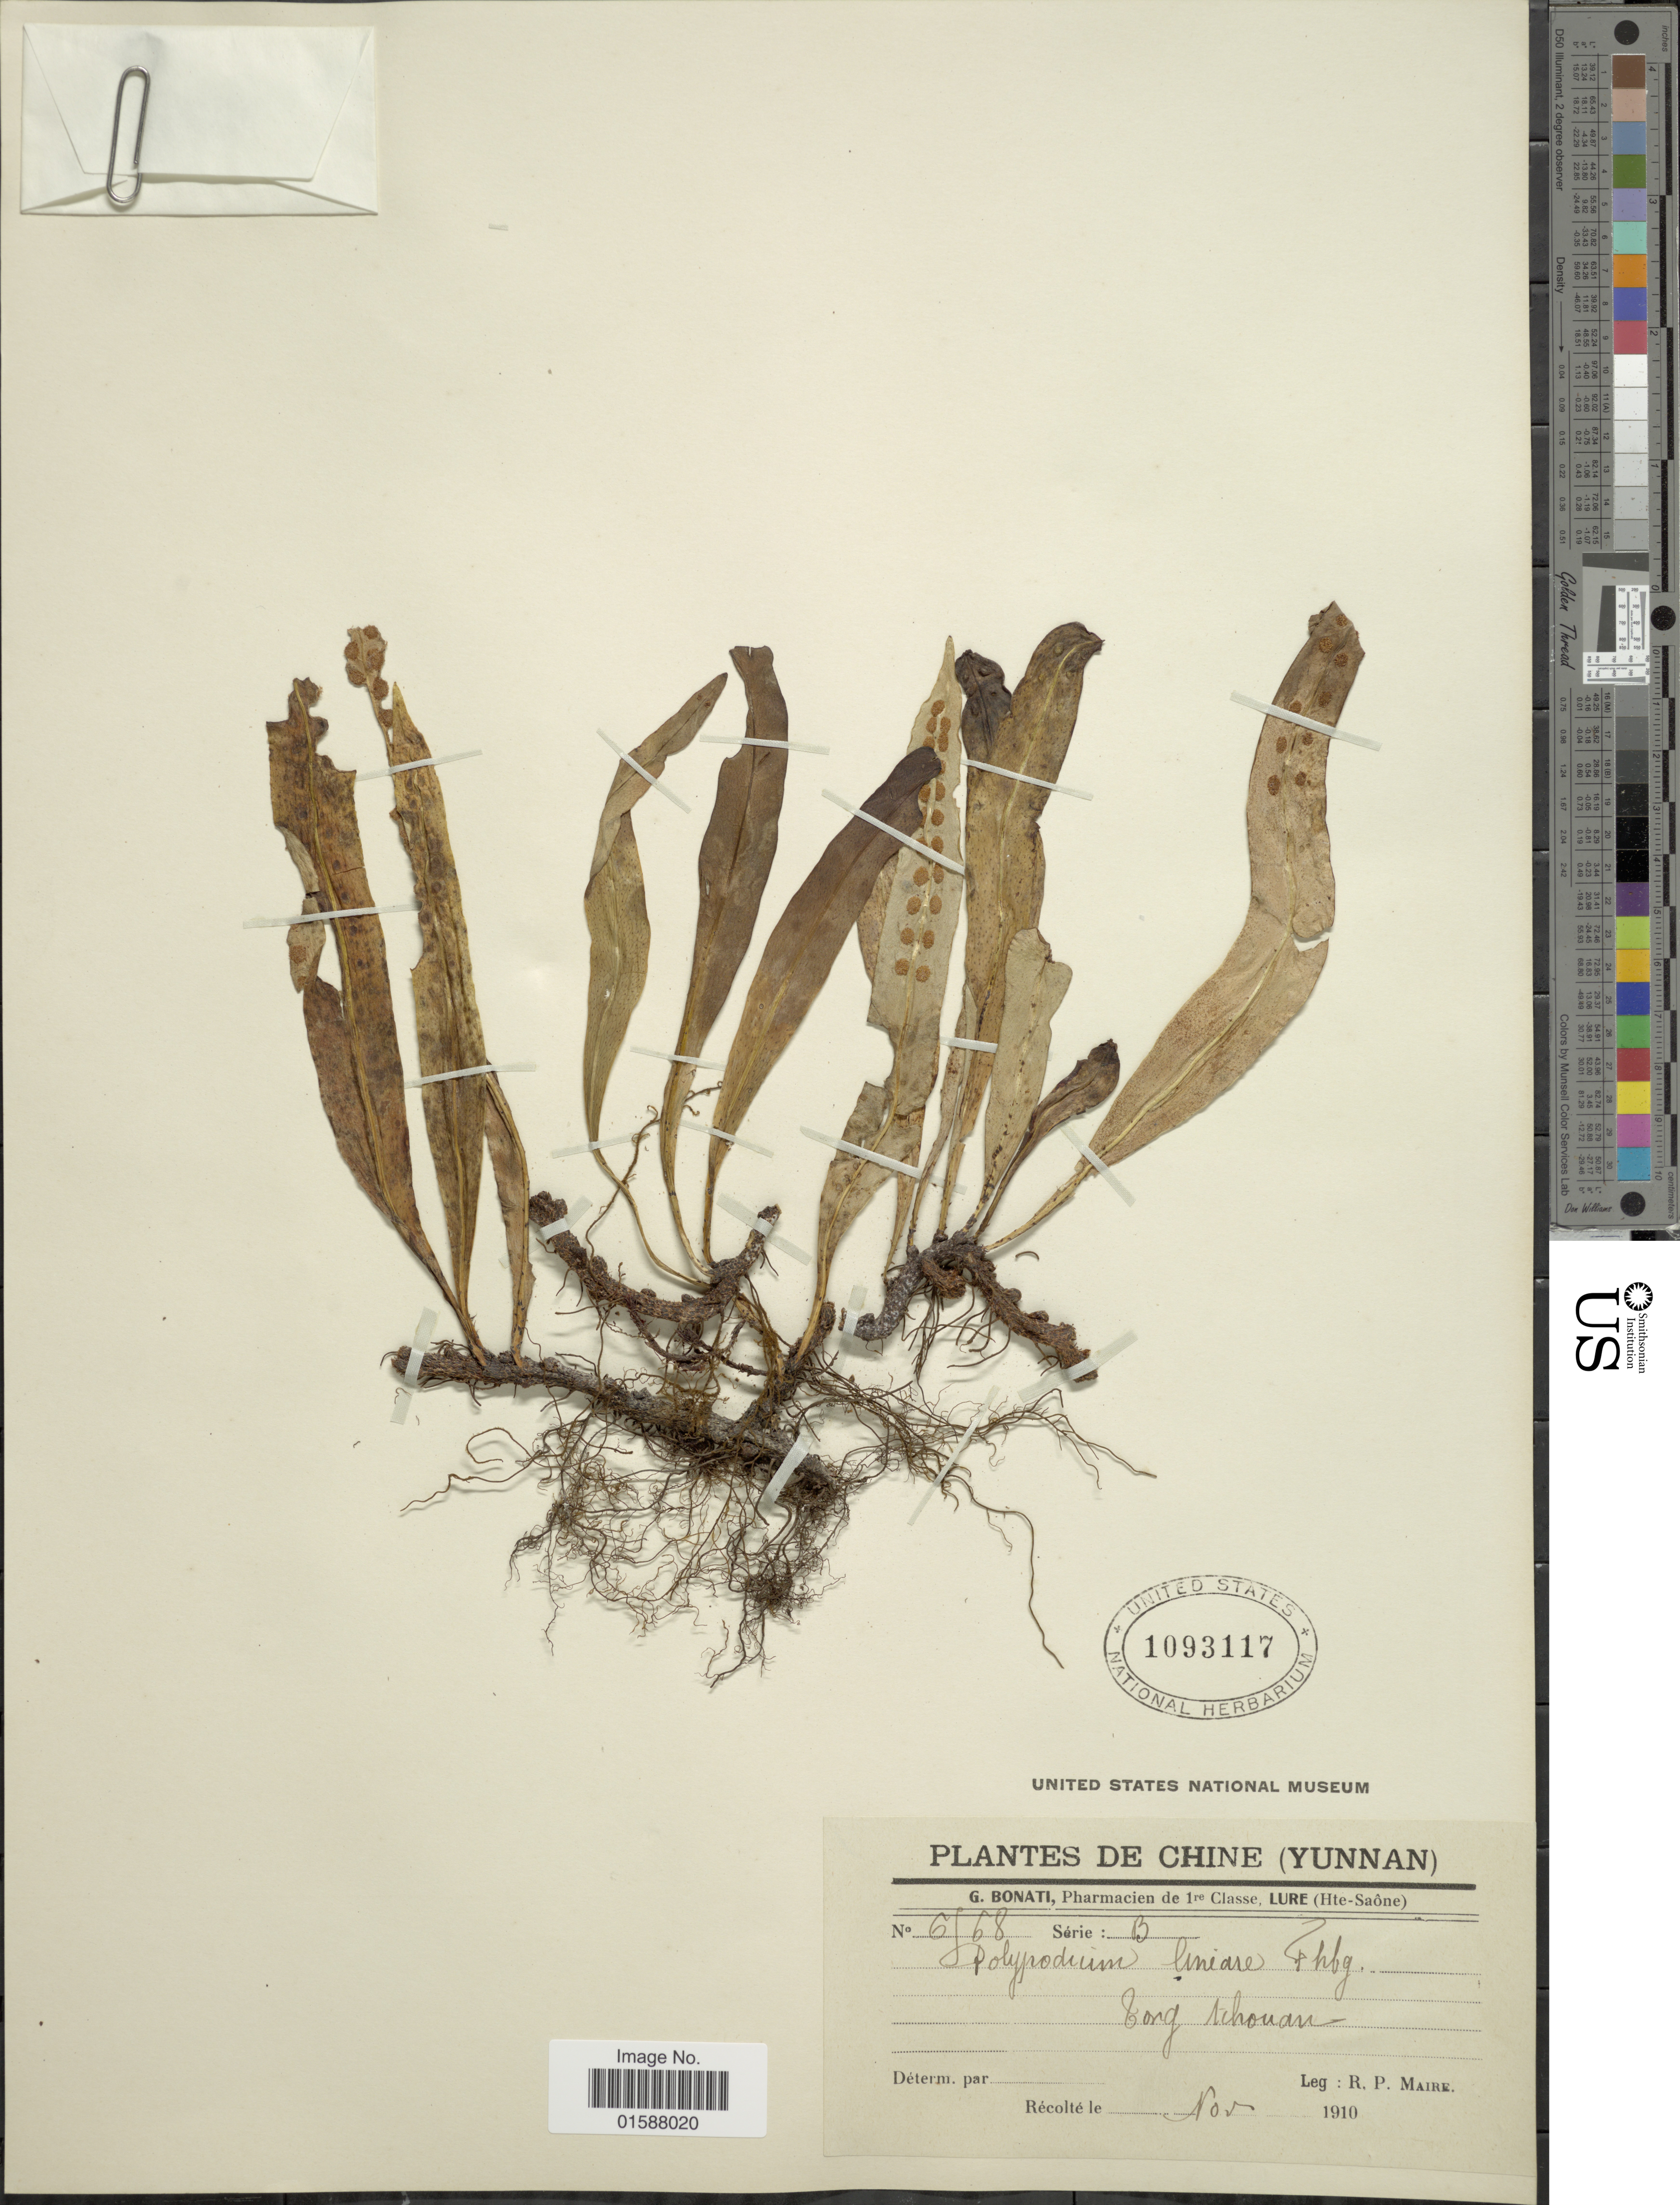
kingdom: Plantae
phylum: Tracheophyta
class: Polypodiopsida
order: Polypodiales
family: Polypodiaceae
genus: Lepisorus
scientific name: Lepisorus thunbergianus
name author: (Kaulf.) Ching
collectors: R.-P. Maire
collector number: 6J68B*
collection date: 1910-11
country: China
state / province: Yunnan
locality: Song tchouan [interpreted]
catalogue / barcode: US 1093117